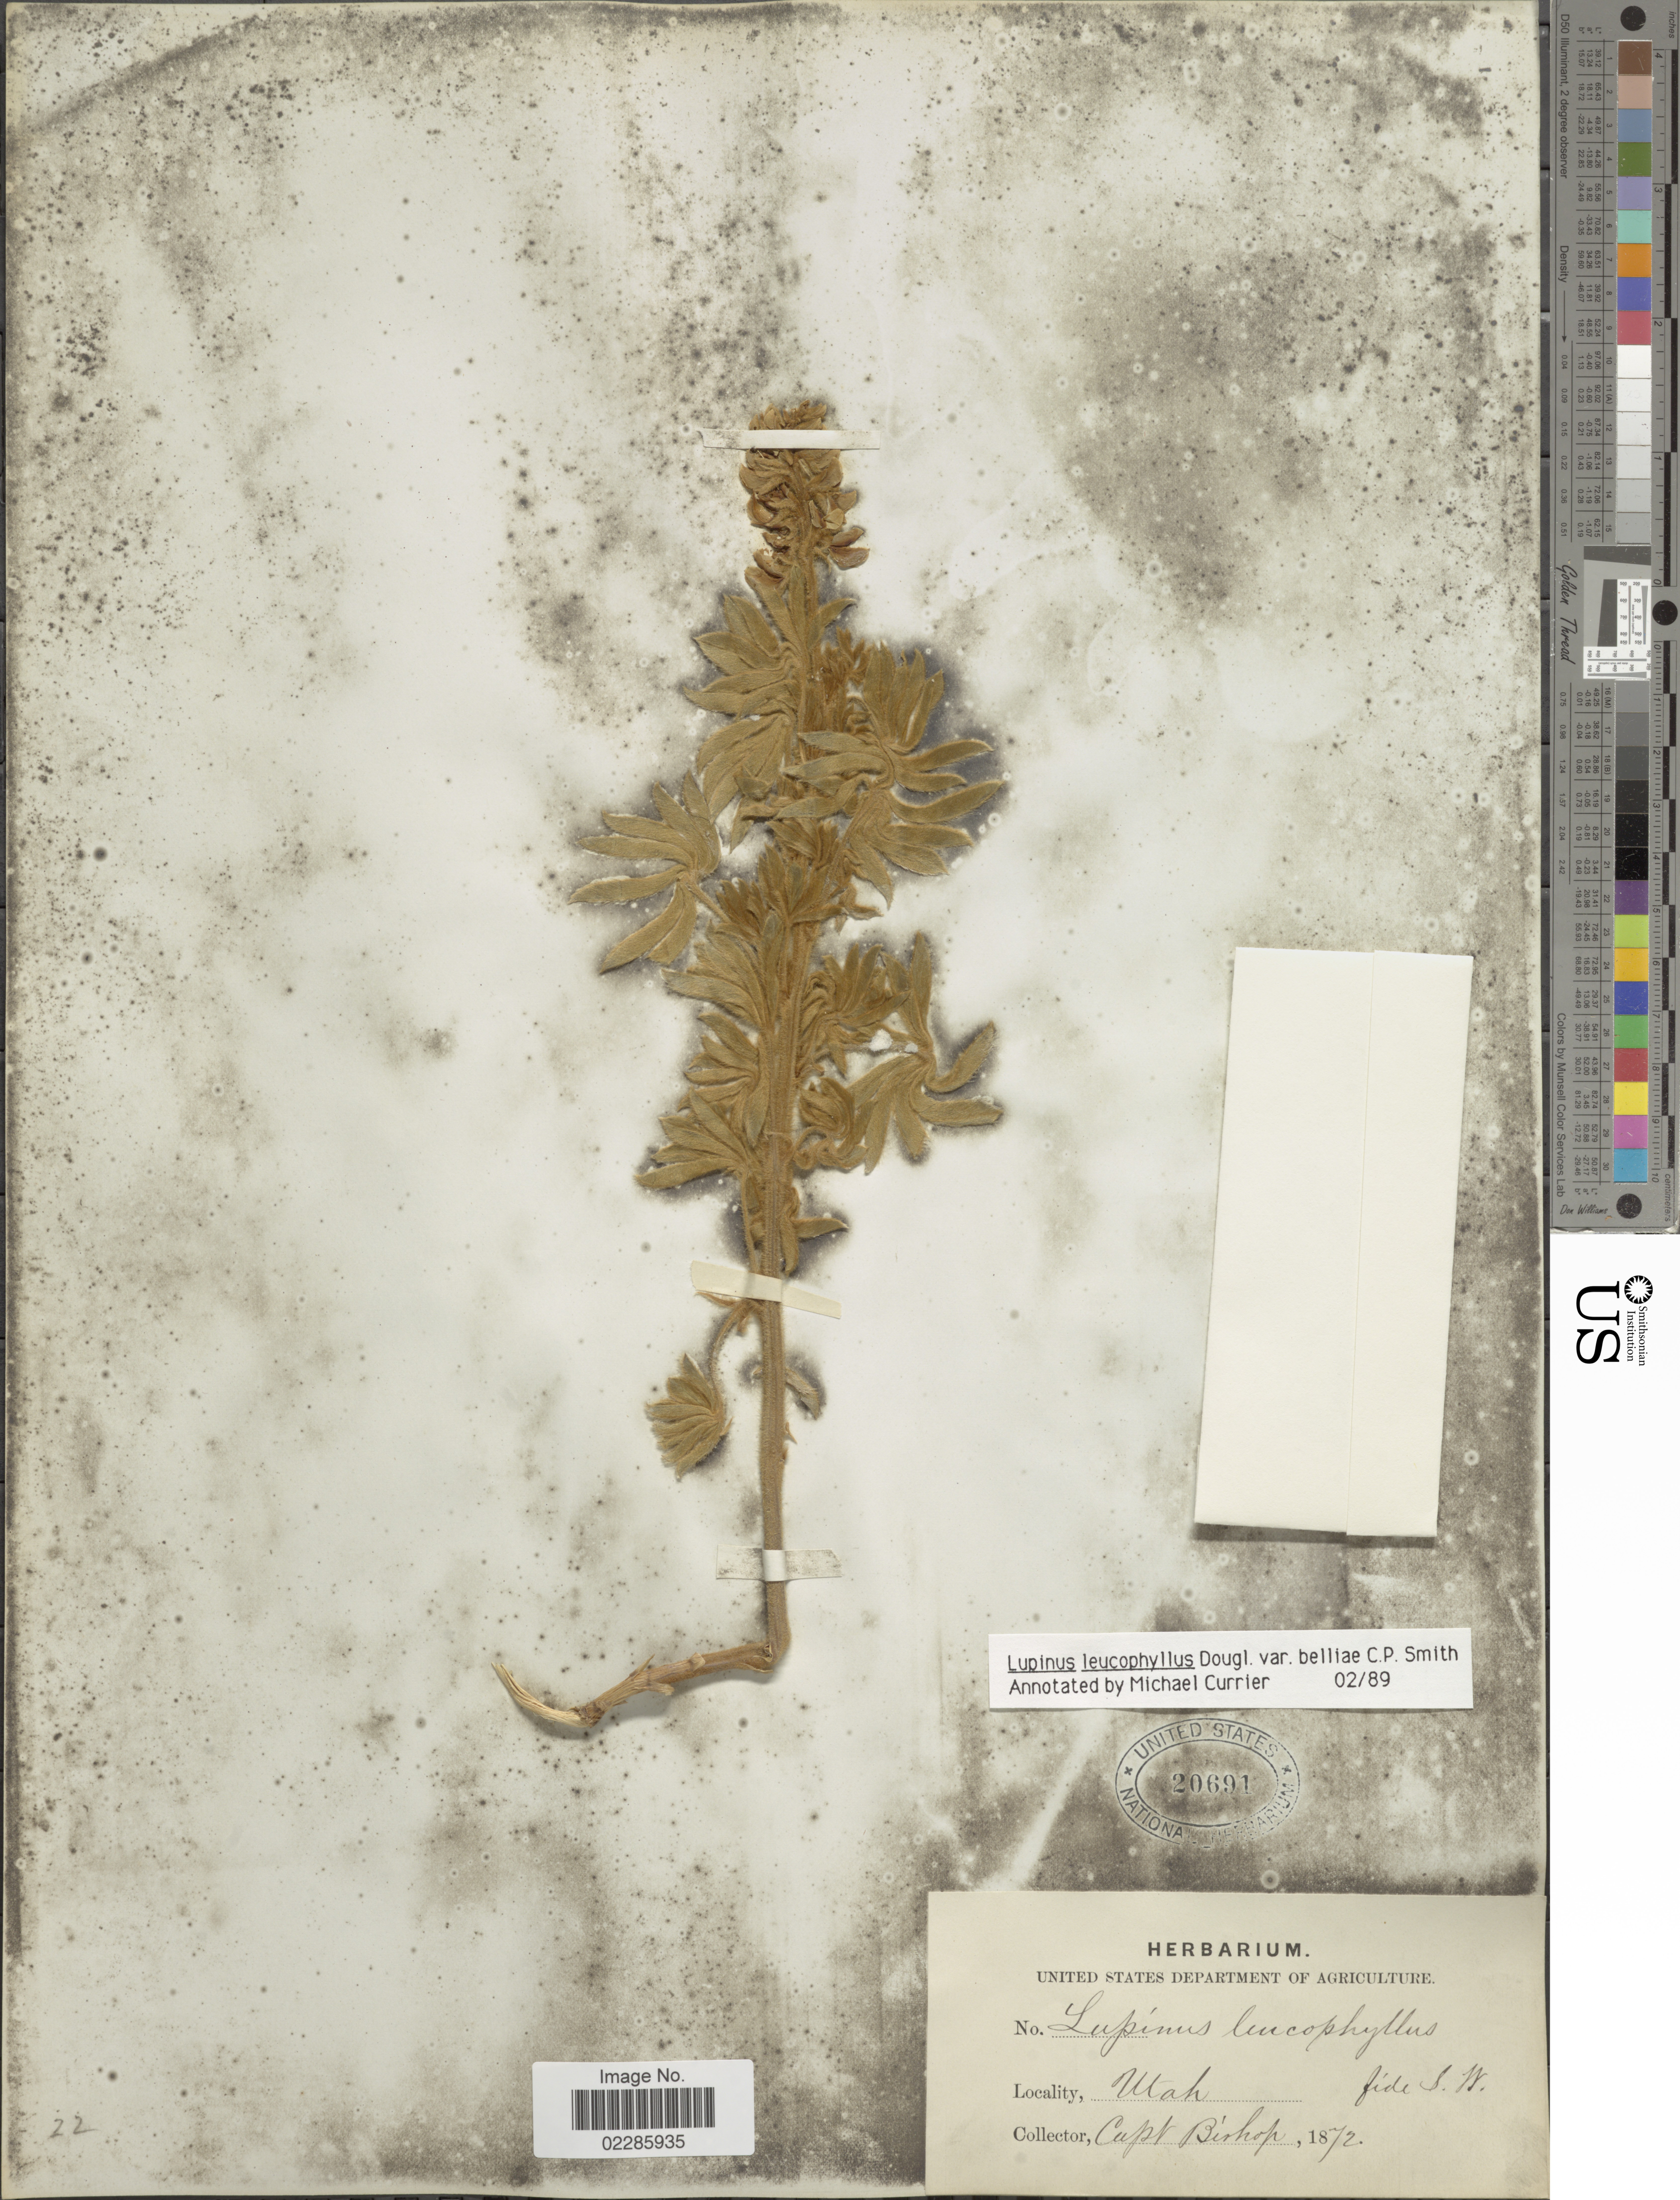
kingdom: Plantae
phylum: Tracheophyta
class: Magnoliopsida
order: Fabales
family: Fabaceae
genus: Lupinus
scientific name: Lupinus leucophyllus var. belliae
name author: C.P. Sm.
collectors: F. M. Bishop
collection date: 1872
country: United States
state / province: Utah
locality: Fide S.W.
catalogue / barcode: US 20691